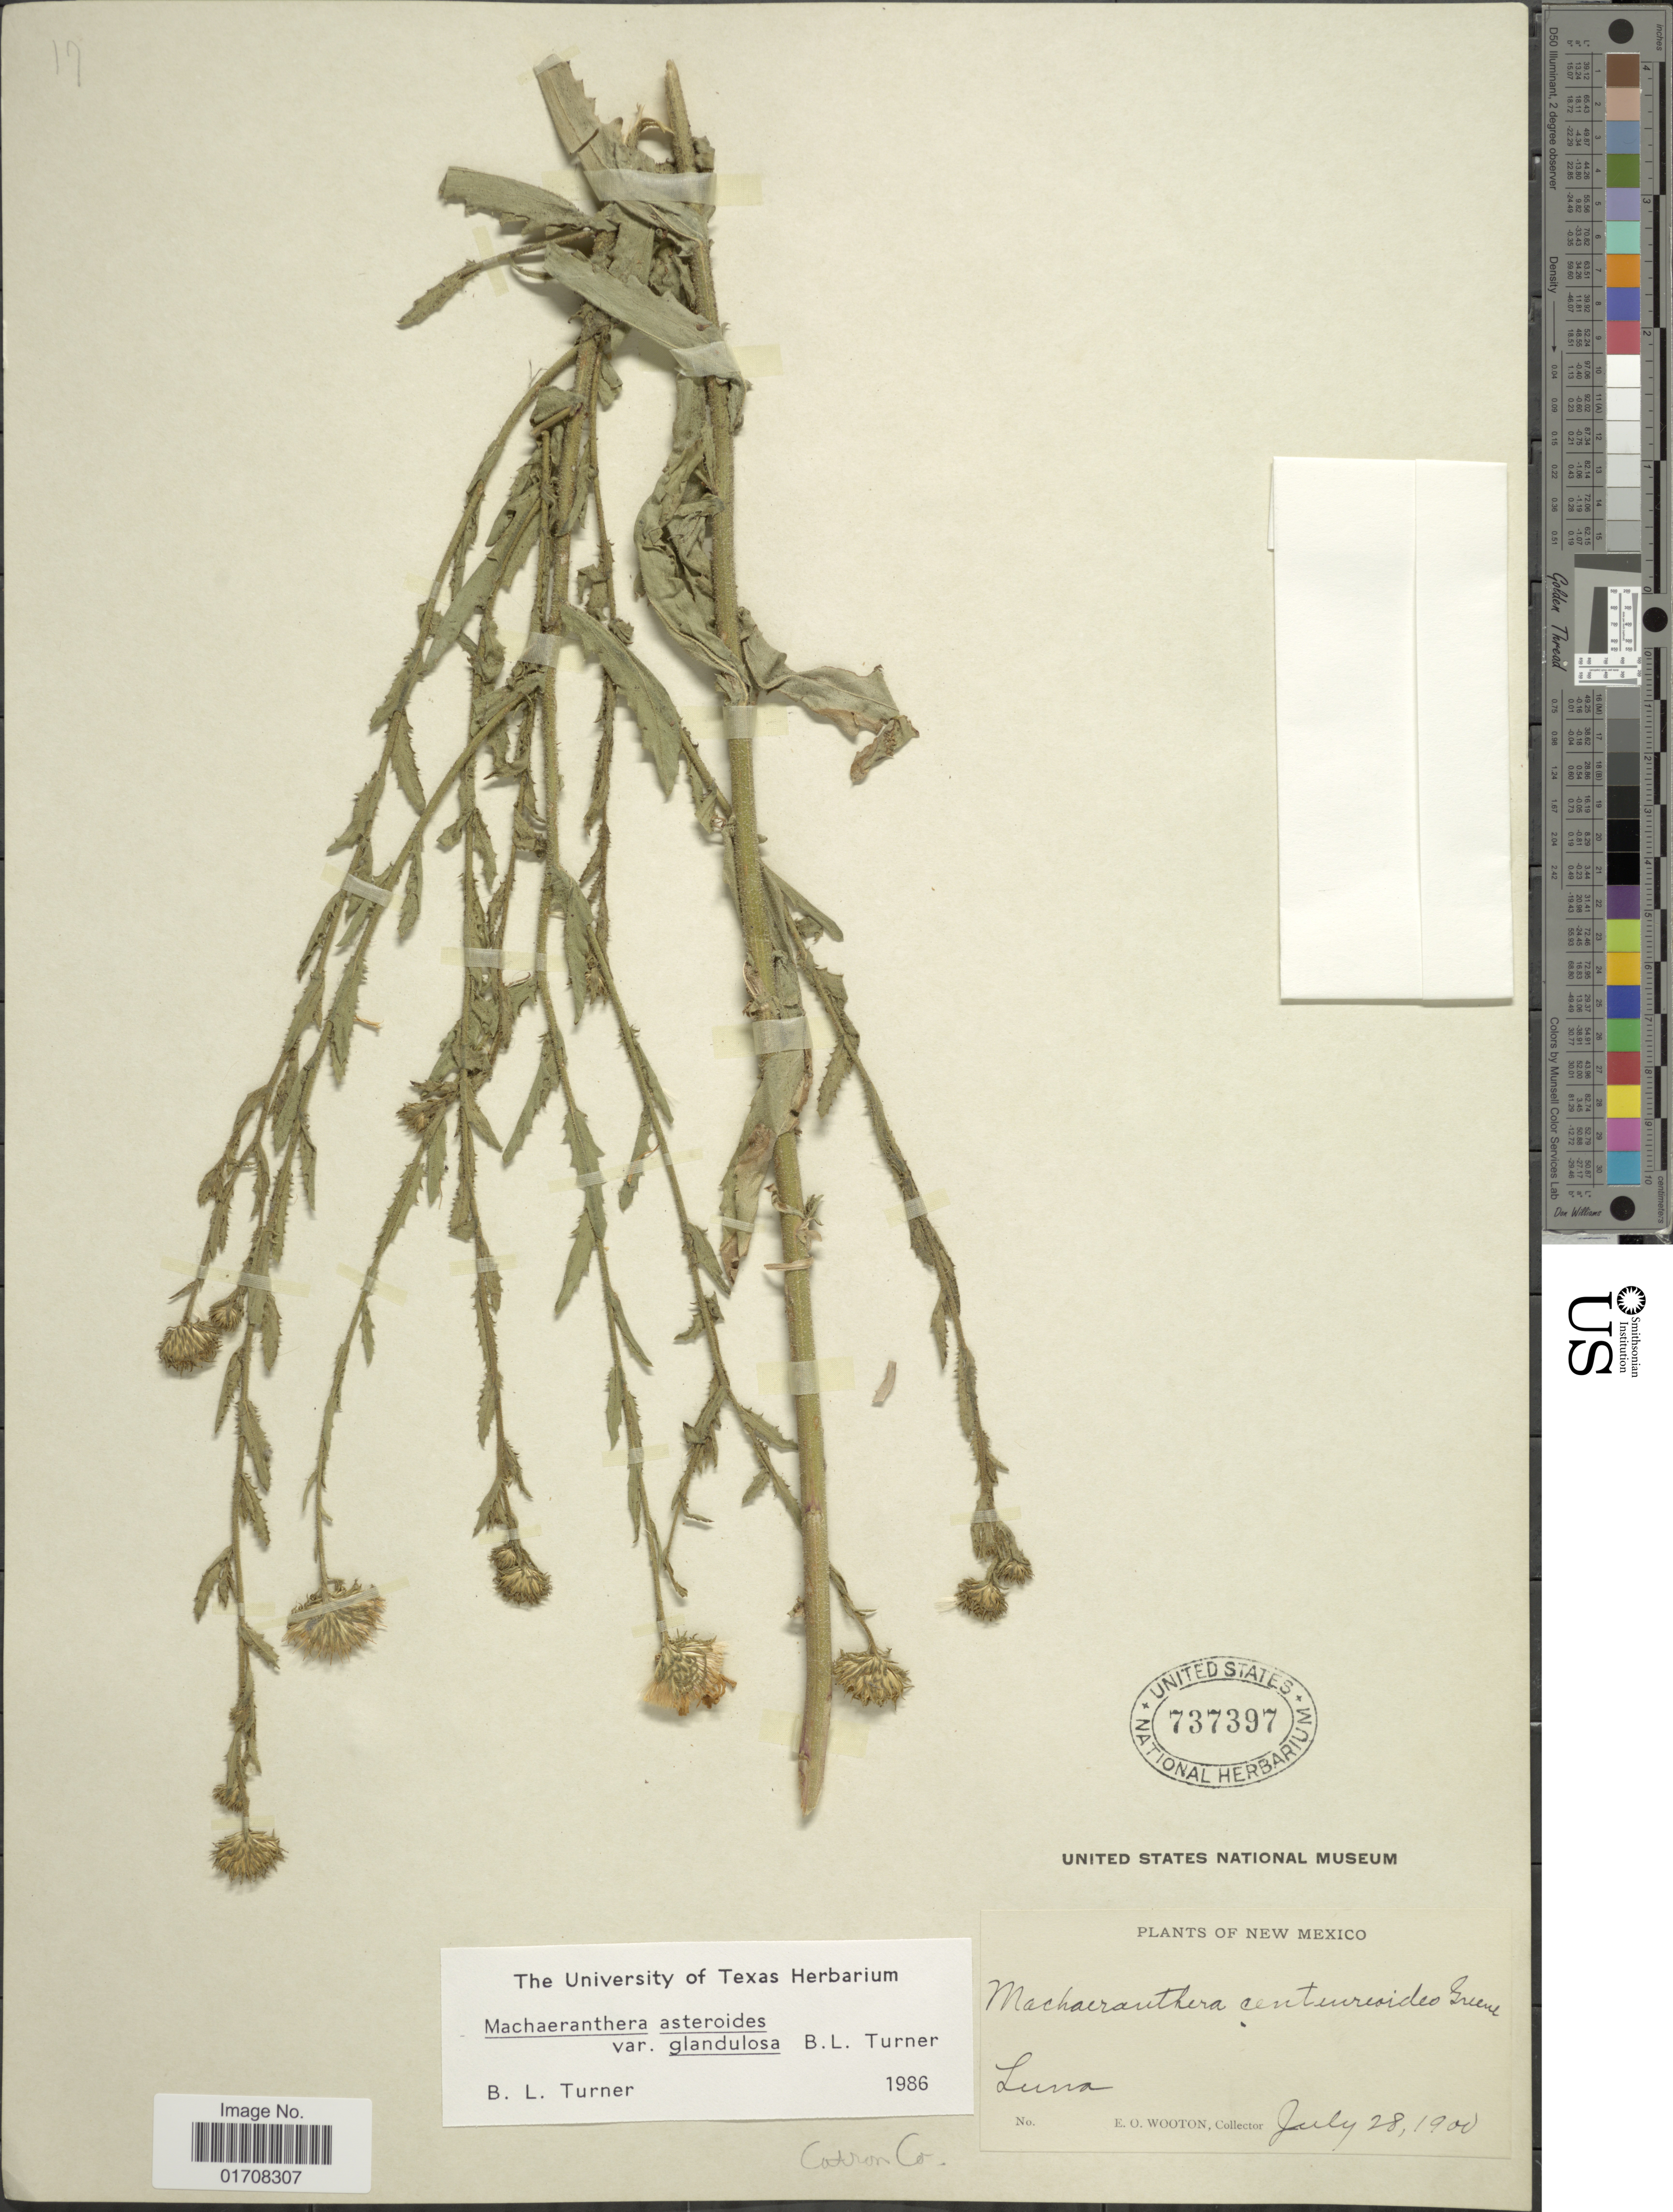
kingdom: Plantae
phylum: Tracheophyta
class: Magnoliopsida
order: Asterales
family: Asteraceae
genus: Machaeranthera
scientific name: Machaeranthera asteroides var. glandulosa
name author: (Torr.) Greene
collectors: E. O. Wooton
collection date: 1900-07-28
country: United States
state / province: New Mexico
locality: Luna, Catron Co.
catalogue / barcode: US 737397